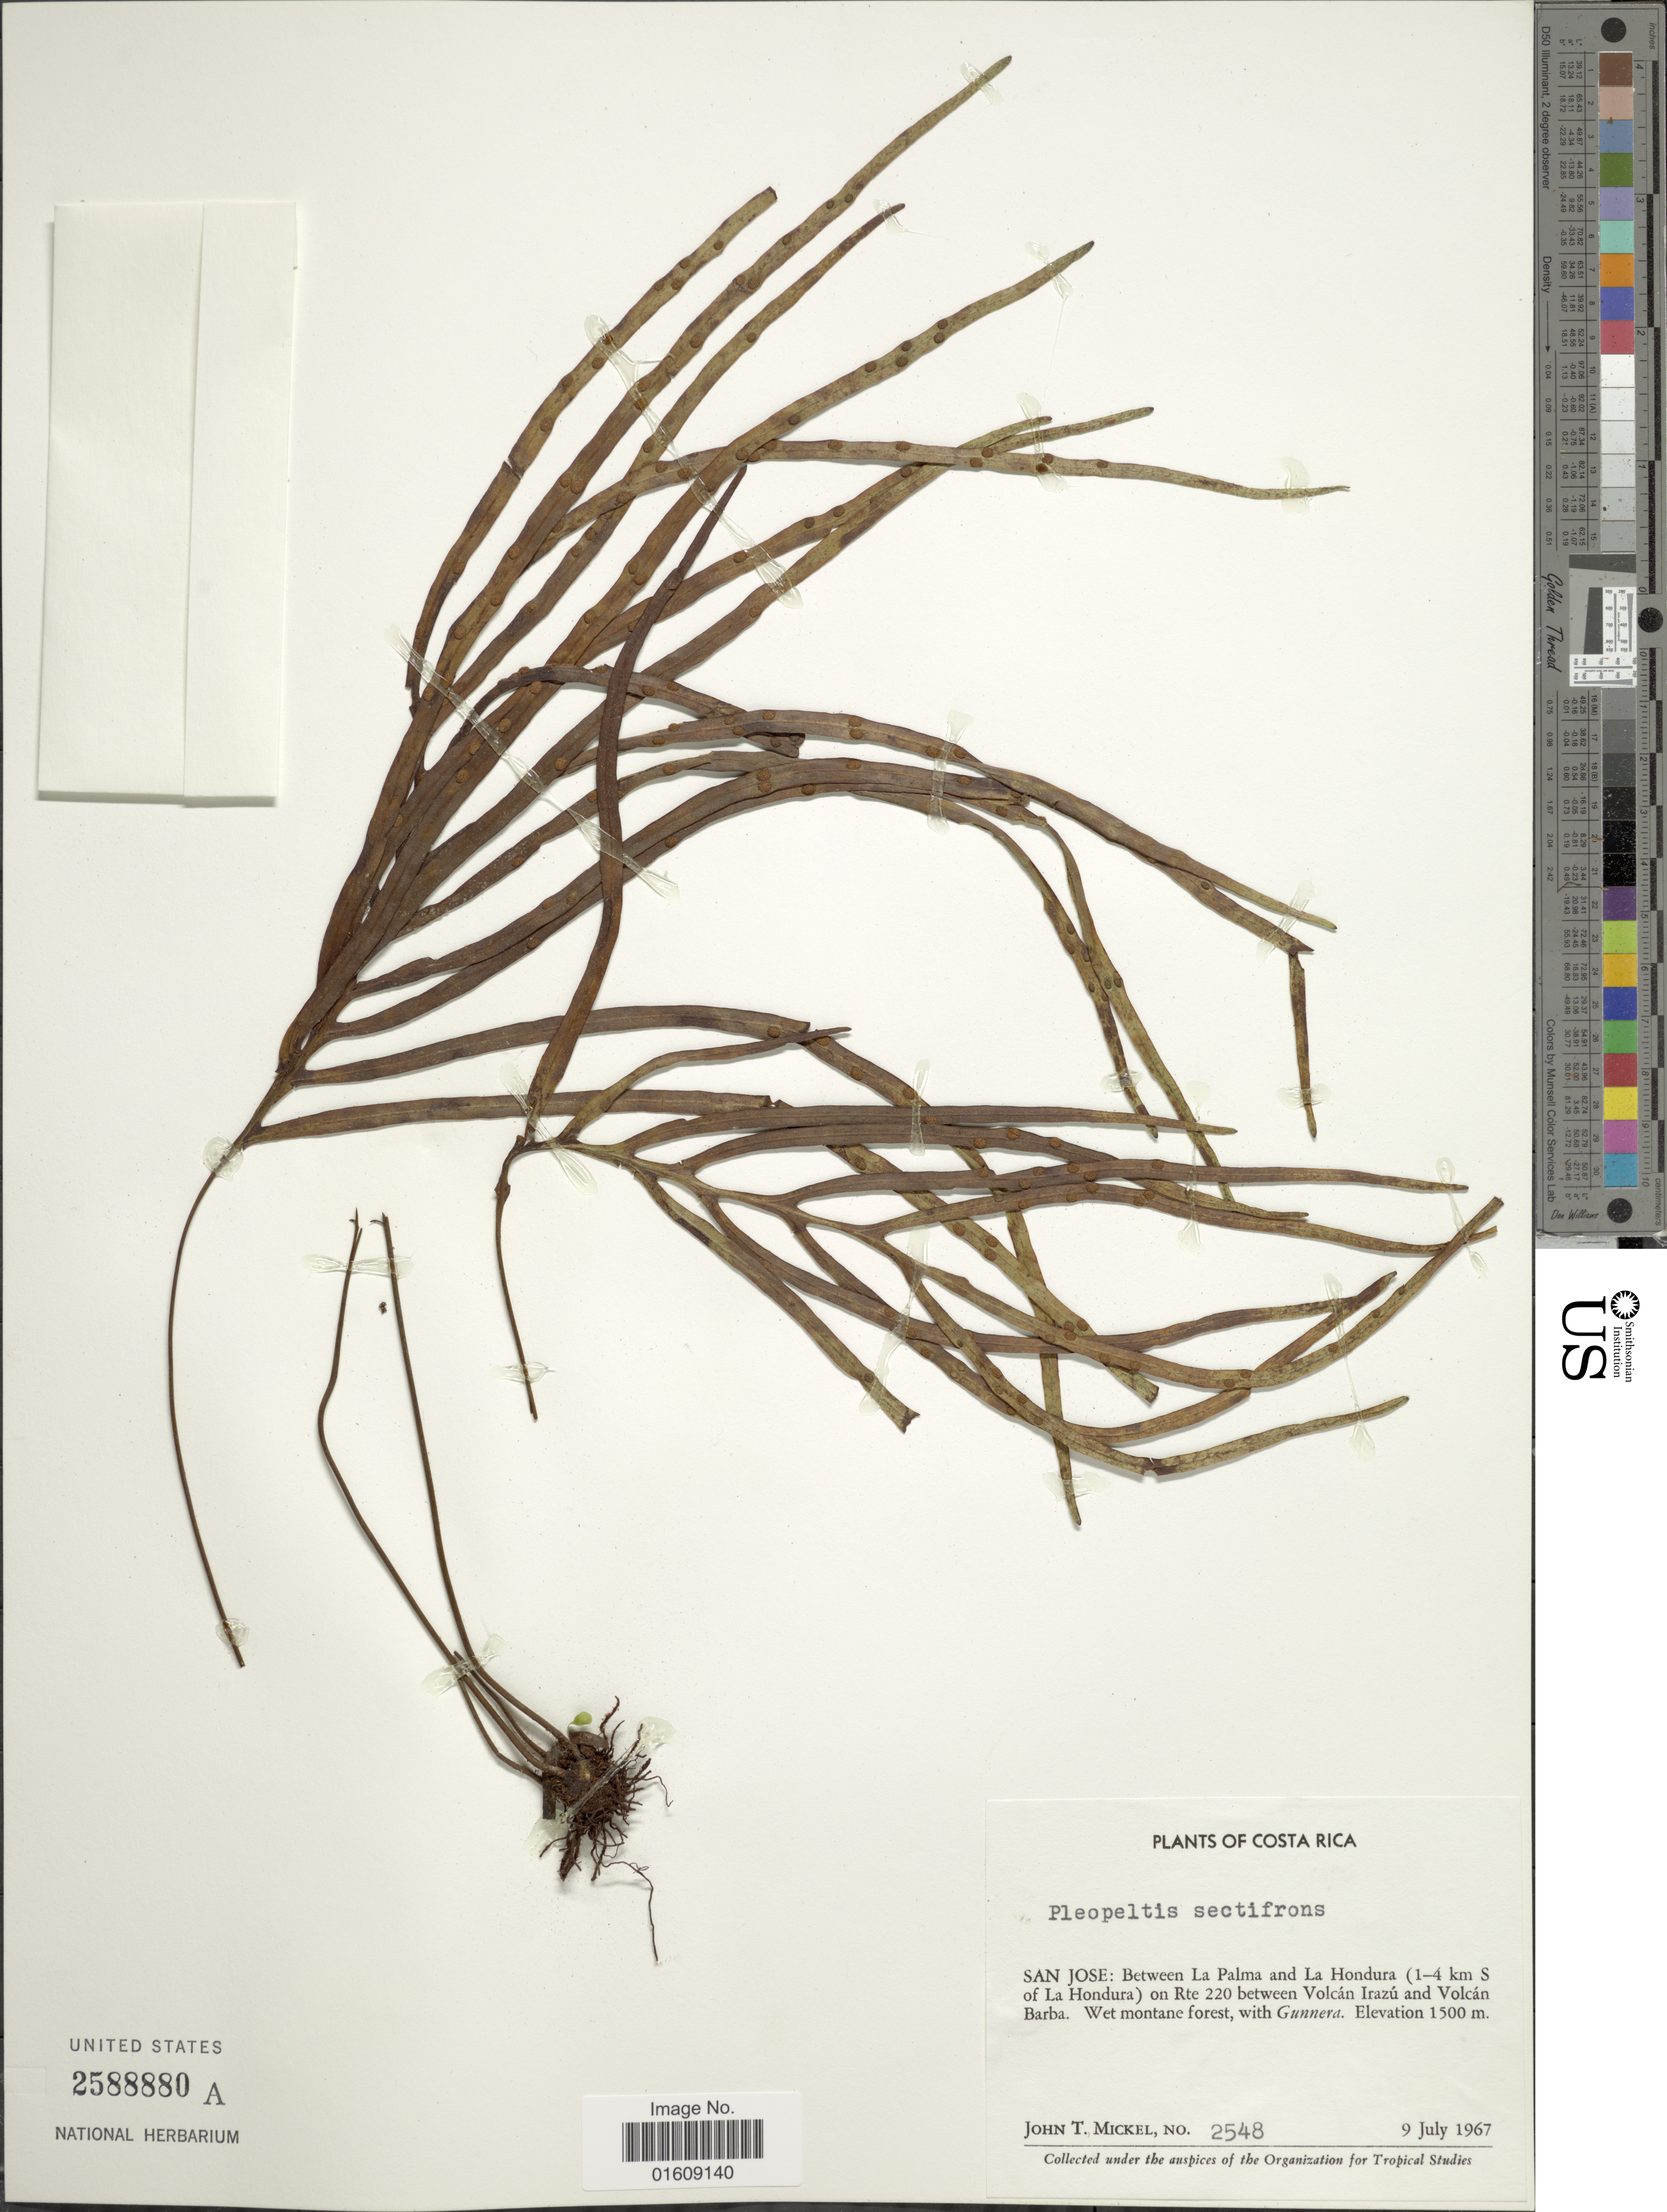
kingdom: Plantae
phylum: Tracheophyta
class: Polypodiopsida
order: Polypodiales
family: Polypodiaceae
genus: Zygophlebia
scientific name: Zygophlebia sectifrons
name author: (Kunze ex Mett.) L.E. Bishop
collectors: J. T. Mickel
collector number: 2548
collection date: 1967-07-09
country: Costa Rica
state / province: San José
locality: Costa Rica, San Jose: between La Palma and La Hondura (1-4 km S of La Hondura) on Rte 220 between Volcán Irazú and Volcán Barba.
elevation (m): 1500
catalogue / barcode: US 2588880A